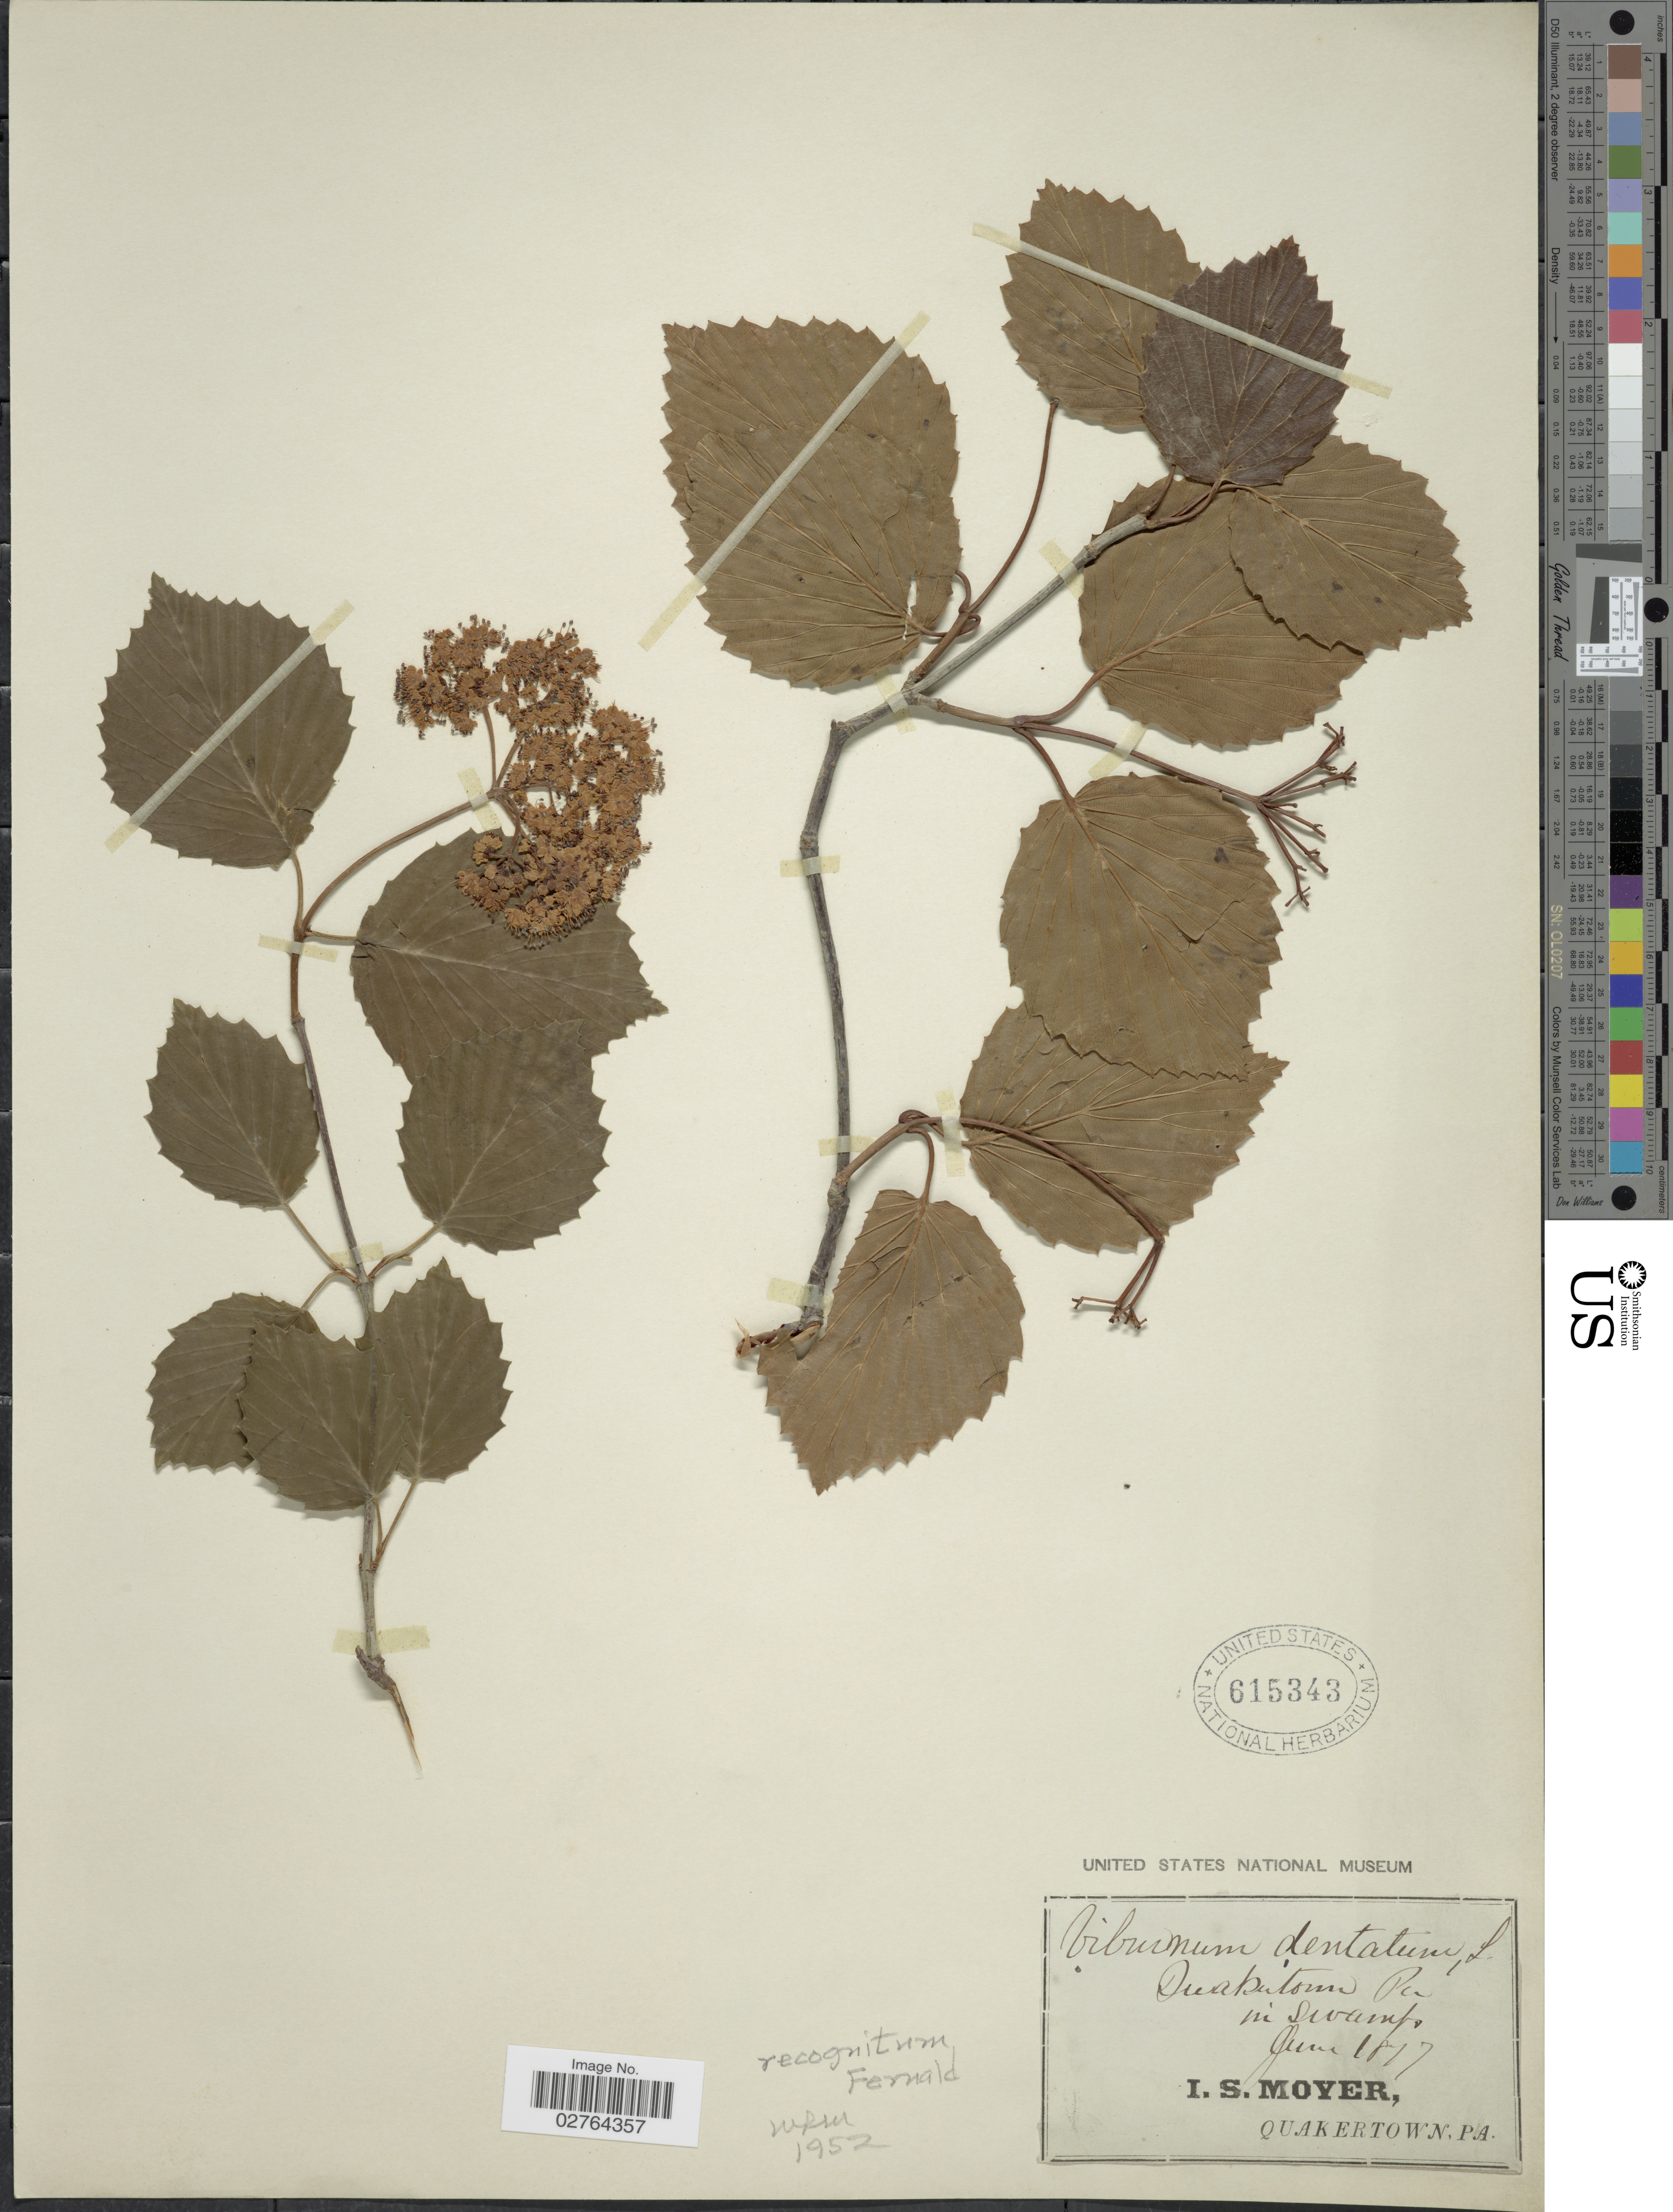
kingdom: Plantae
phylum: Tracheophyta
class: Magnoliopsida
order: Dipsacales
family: Viburnaceae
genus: Viburnum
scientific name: Viburnum recognitum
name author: Fernald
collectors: I. S. Moyer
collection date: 1817-06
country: United States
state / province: Pennsylvania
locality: Quakertown.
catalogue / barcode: US 615343